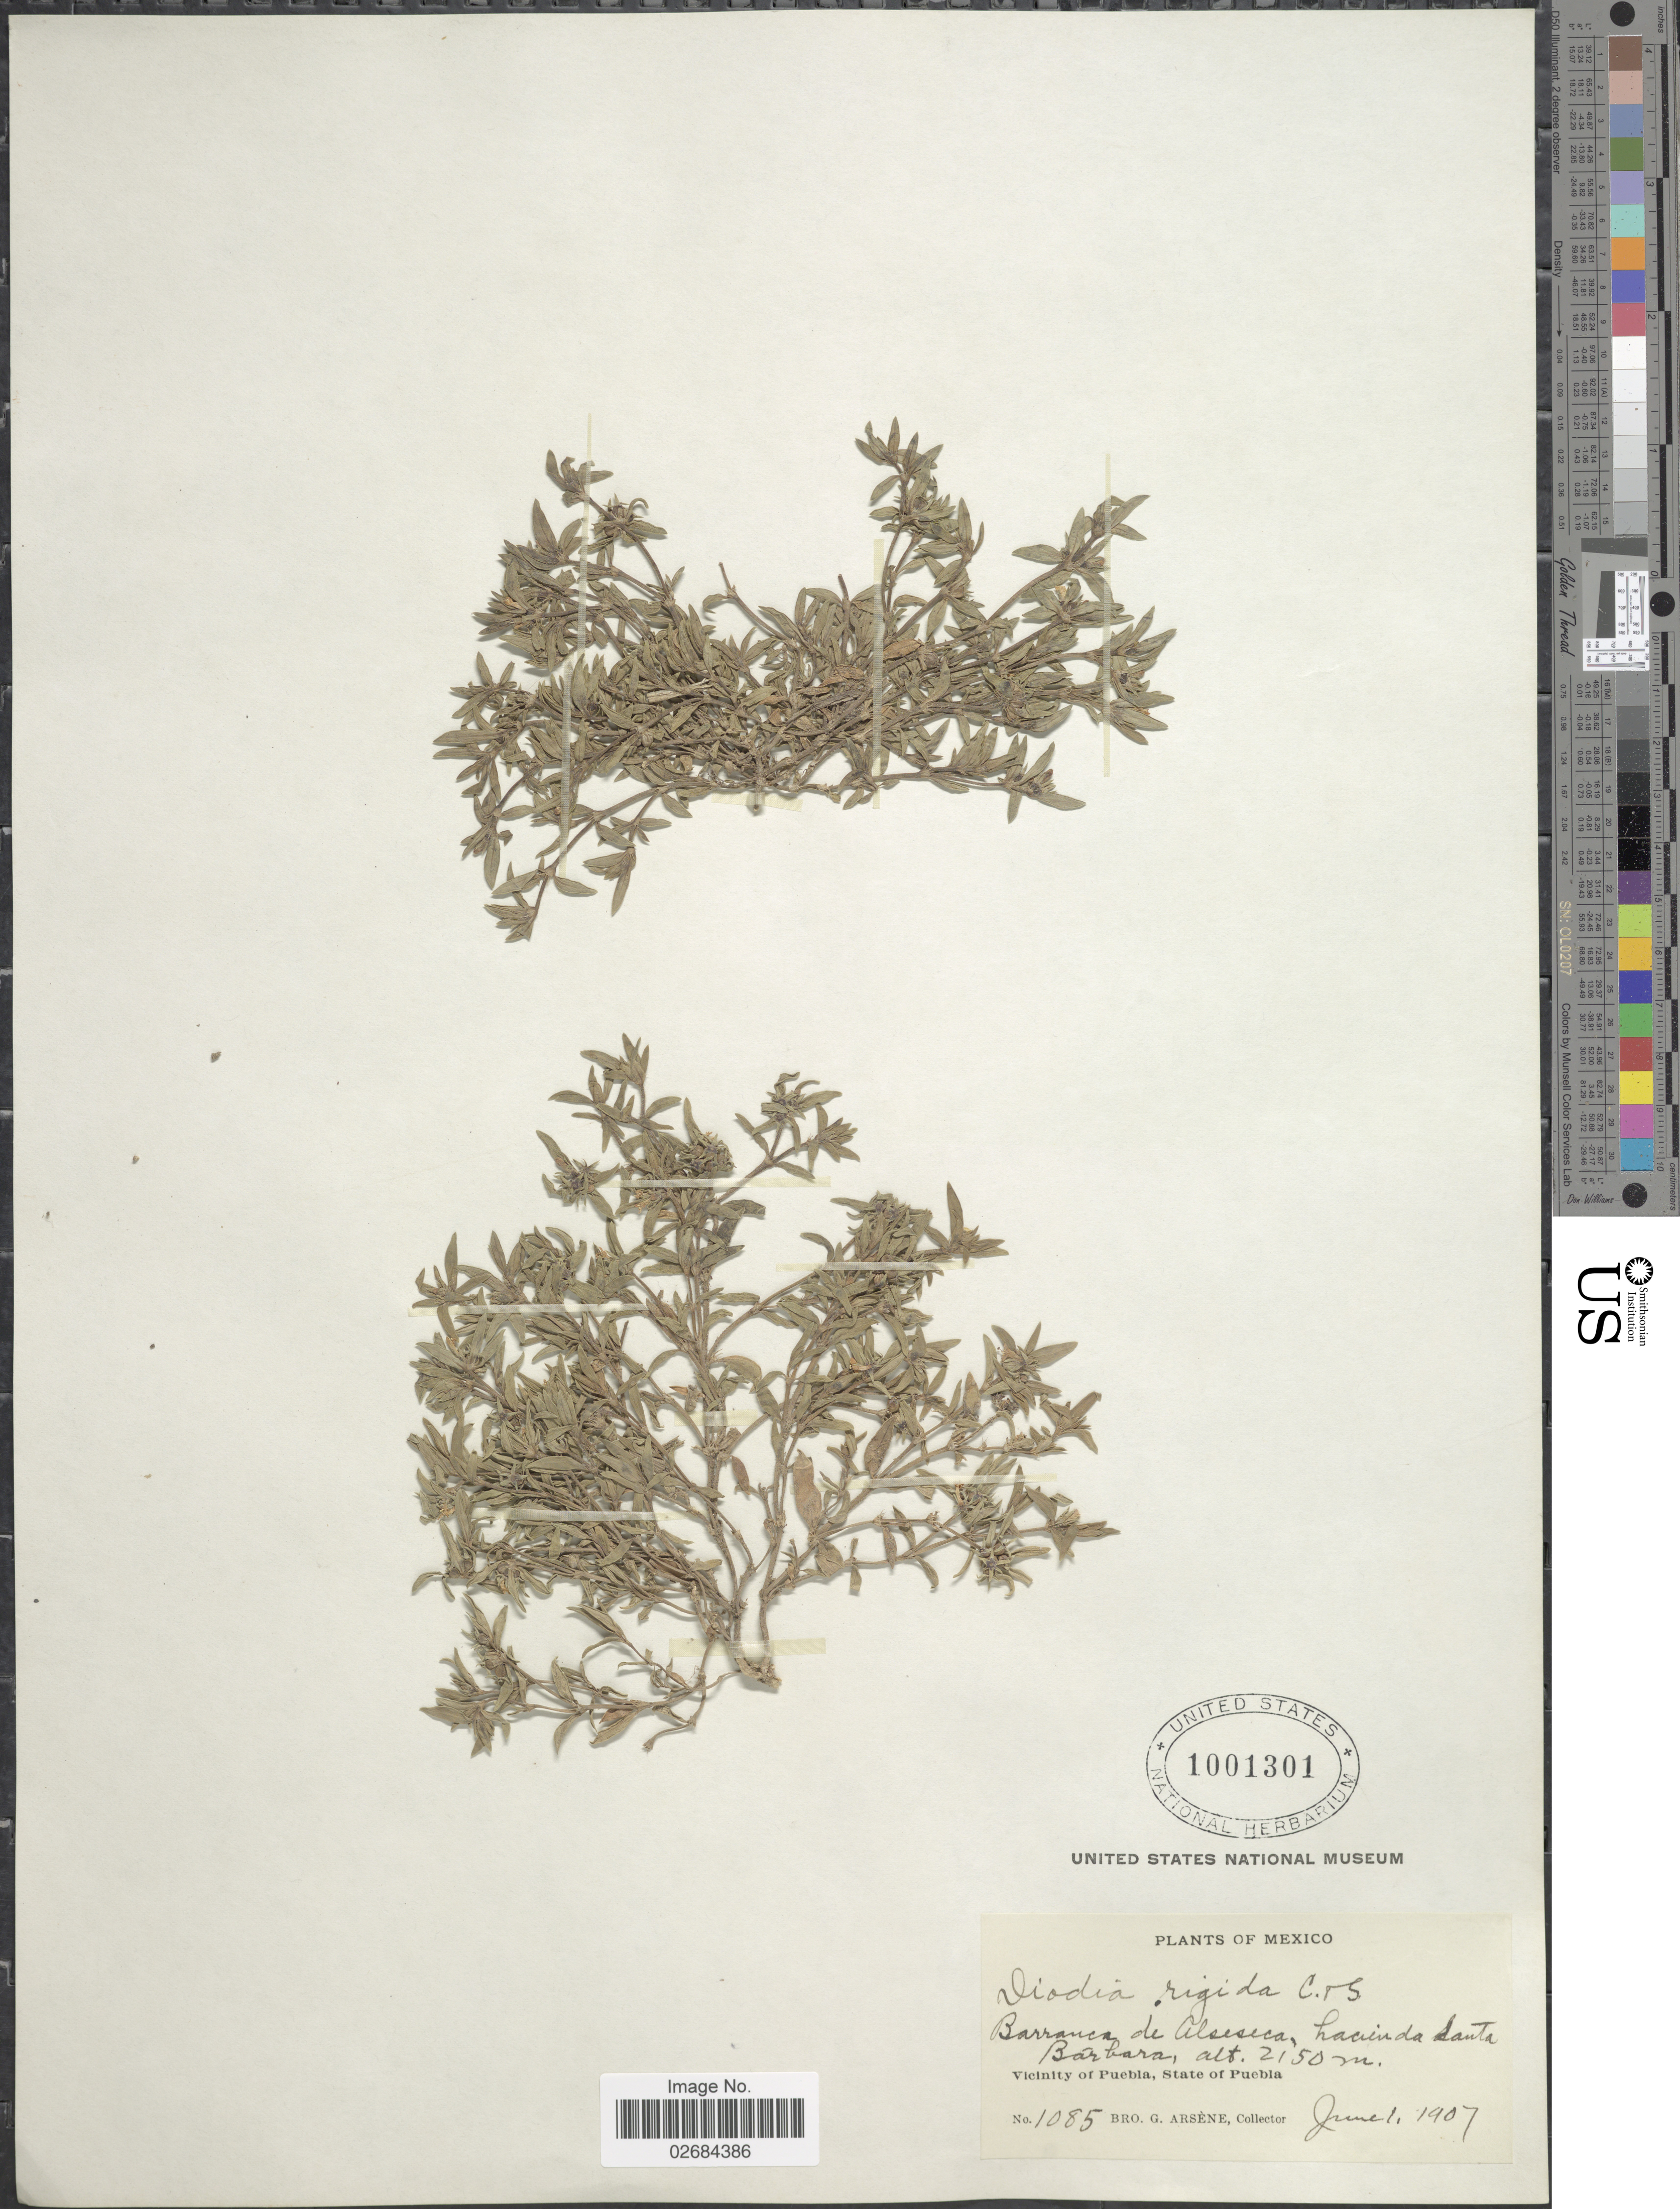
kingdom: Plantae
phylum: Tracheophyta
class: Magnoliopsida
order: Gentianales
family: Rubiaceae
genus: Diodia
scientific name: Diodia rigida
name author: Cham. & Schltdl.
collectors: Bro. G. Arsène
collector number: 1085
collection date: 1907-06-01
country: Mexico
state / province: Puebla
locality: Barranca de Alseseca, hacienda Santa Bárbara. Vicinity of Puebla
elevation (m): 2150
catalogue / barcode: US 1001301